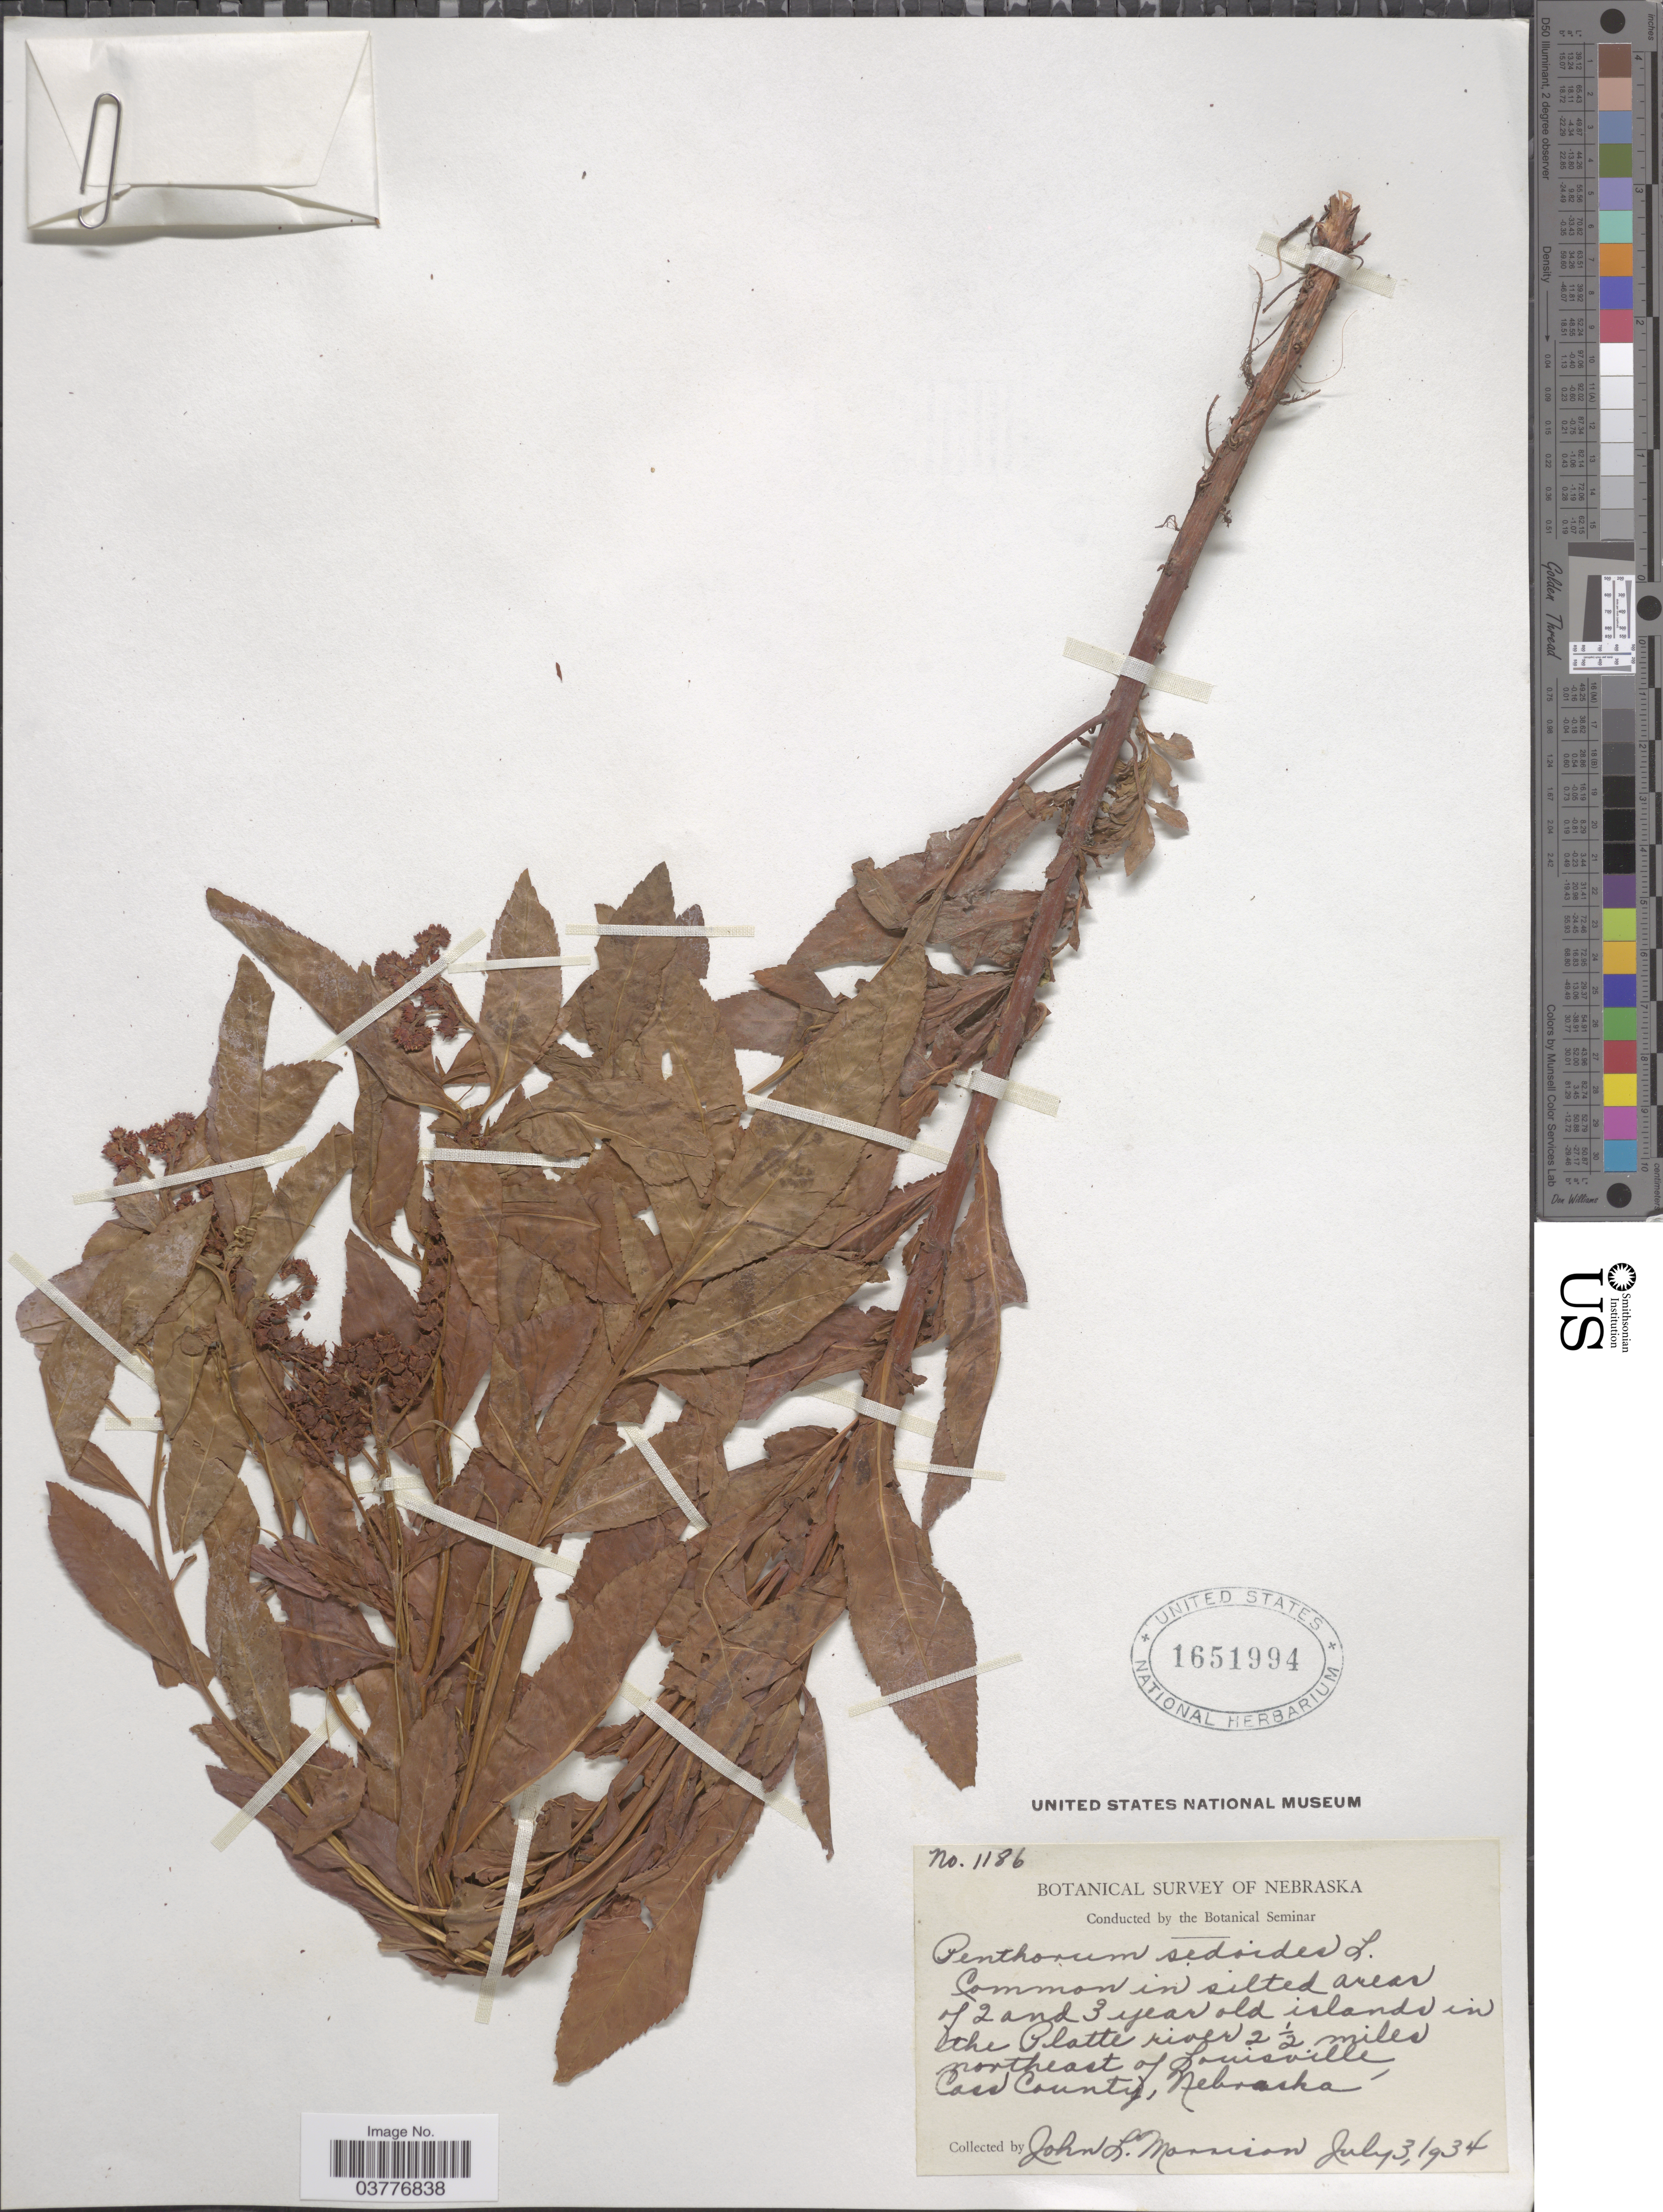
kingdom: Plantae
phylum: Tracheophyta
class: Magnoliopsida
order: Saxifragales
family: Penthoraceae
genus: Penthorum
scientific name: Penthorum sedoides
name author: L.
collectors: J. Morrison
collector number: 1186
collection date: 1934-07-03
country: United States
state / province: Nebraska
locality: In silted areas of 2 and 3 year old islands in the Platte river, 2½ miles northeast of Louisville, Coss* County.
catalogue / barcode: US 1651994